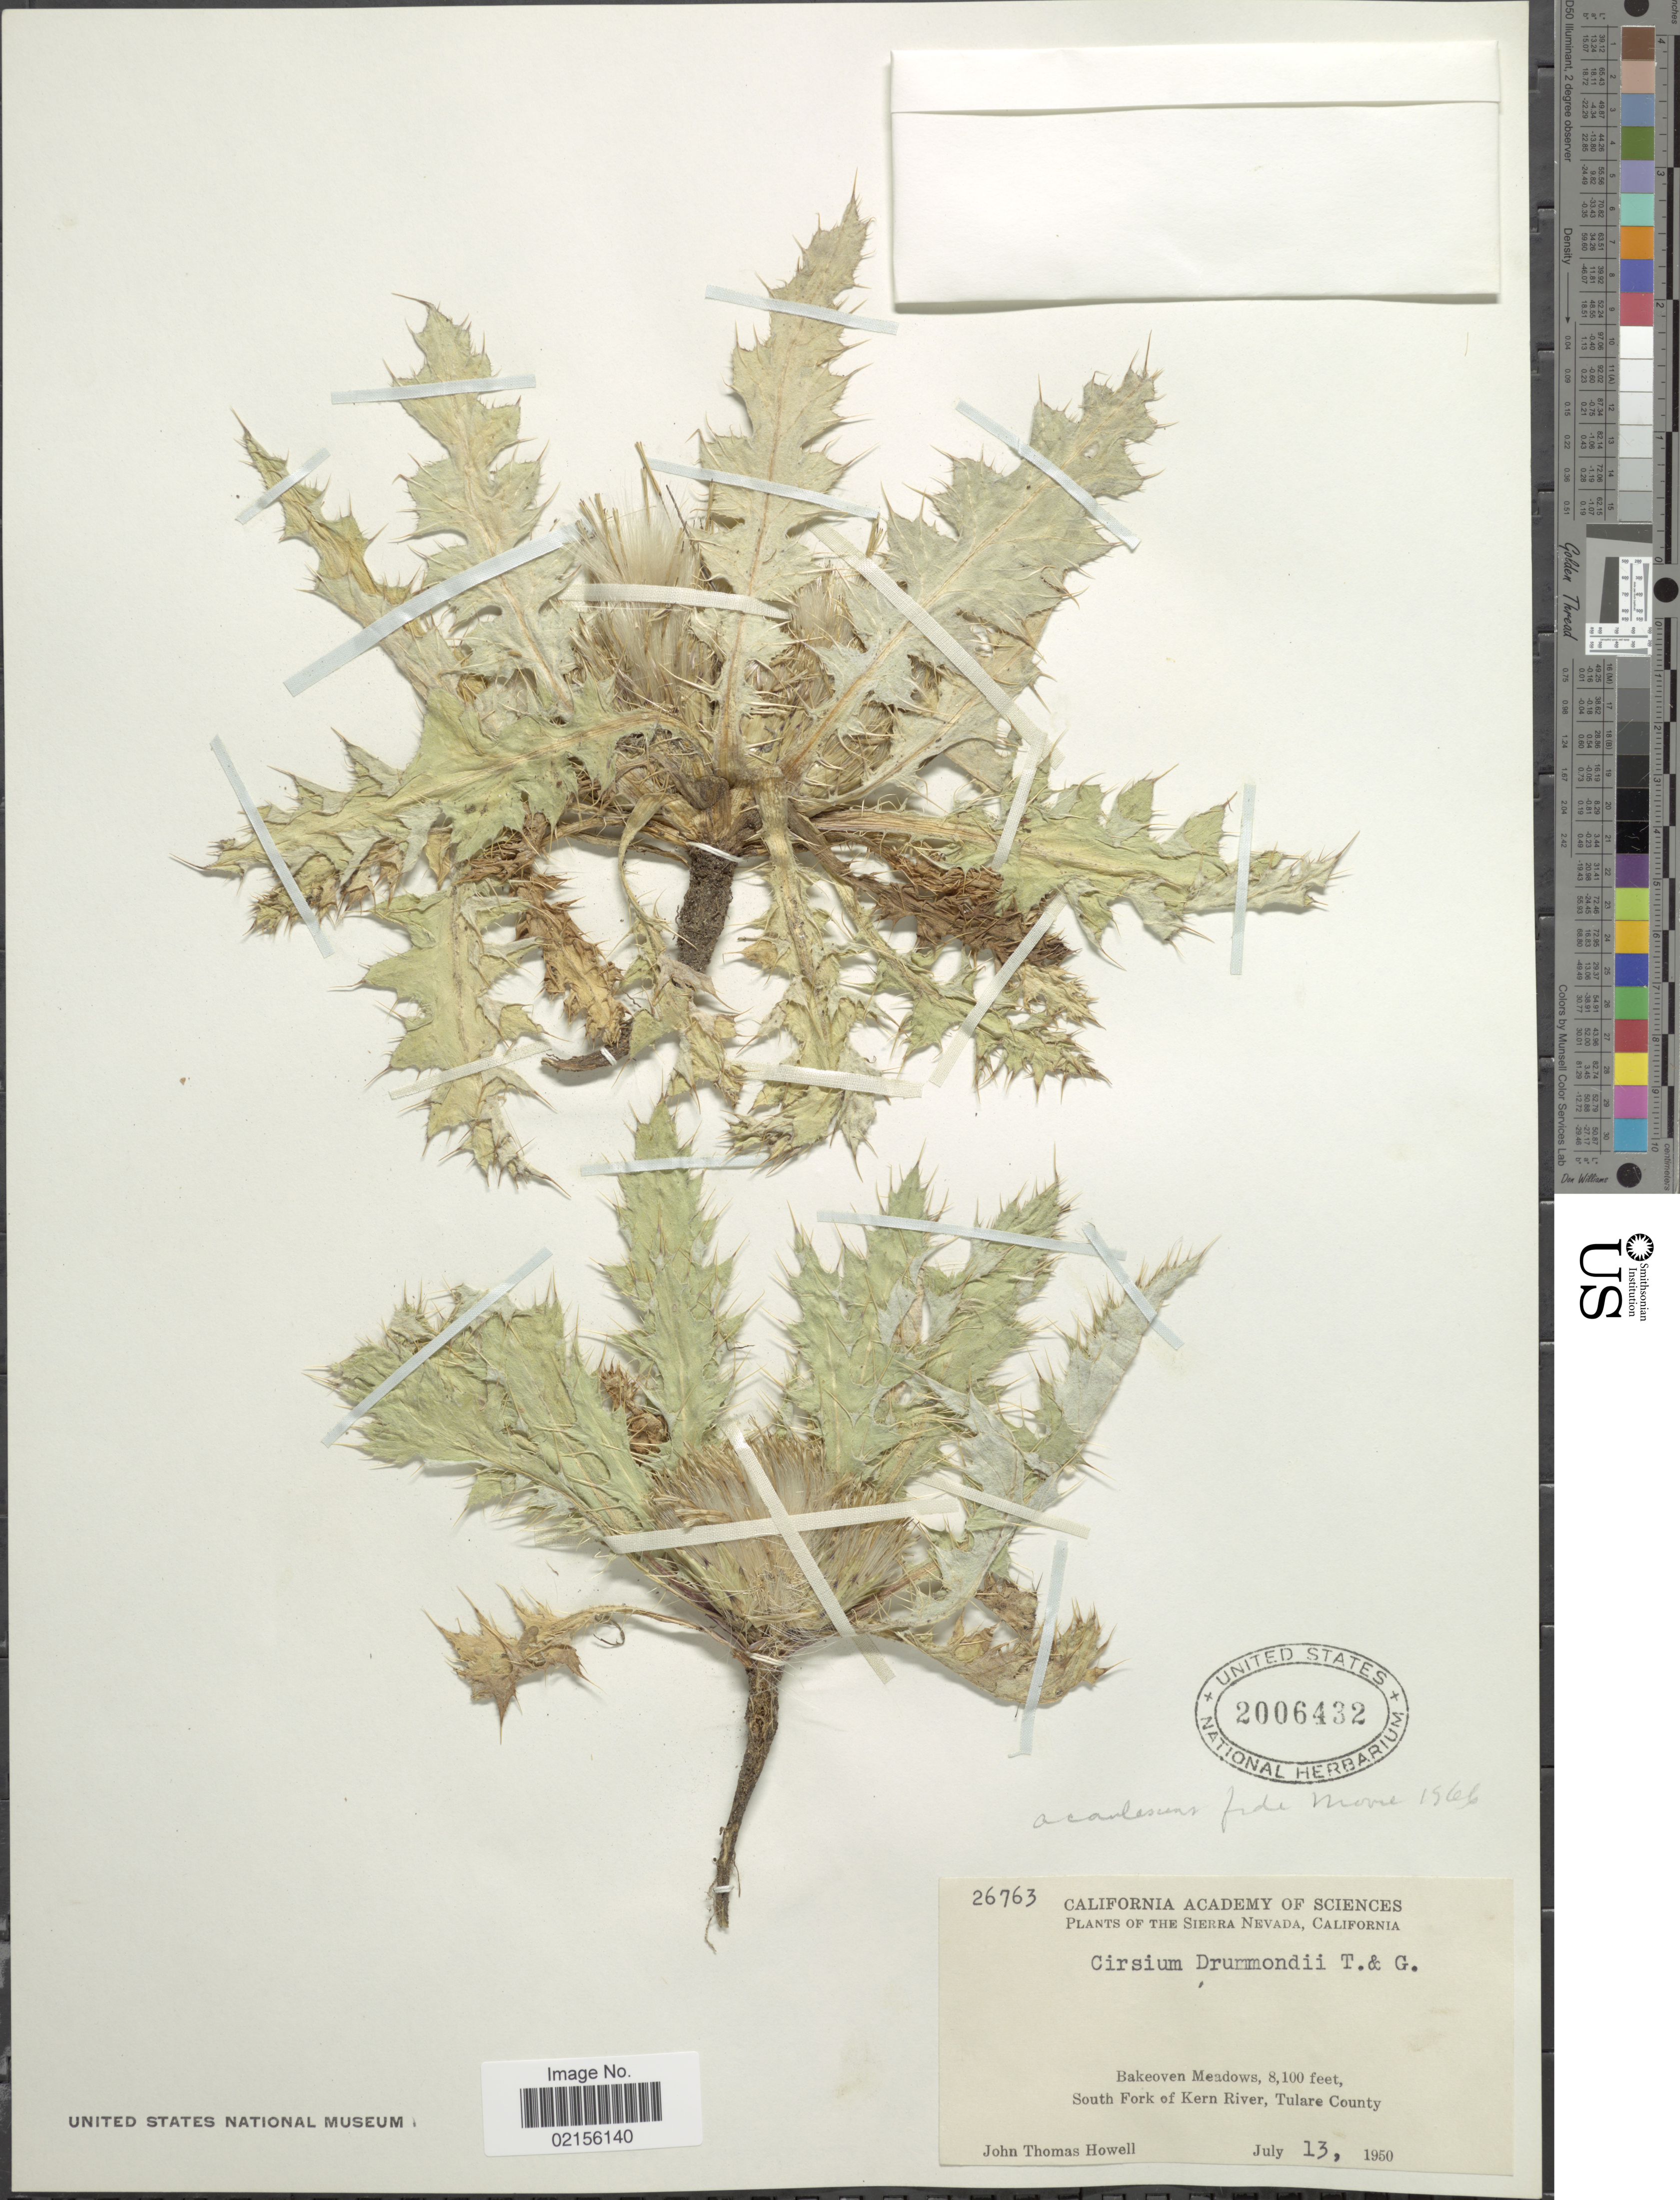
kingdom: Plantae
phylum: Tracheophyta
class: Magnoliopsida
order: Asterales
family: Asteraceae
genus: Cirsium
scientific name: Cirsium scariosum var. americanum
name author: (A. Gray) D.J. Keil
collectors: J. T. Howell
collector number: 26763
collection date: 1950-07-13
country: United States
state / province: California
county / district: Tulare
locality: The Sierra Nevada, Bakeoven Meadows, South Fork of Kern River, Tulare County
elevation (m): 2469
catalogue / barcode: US 2006432